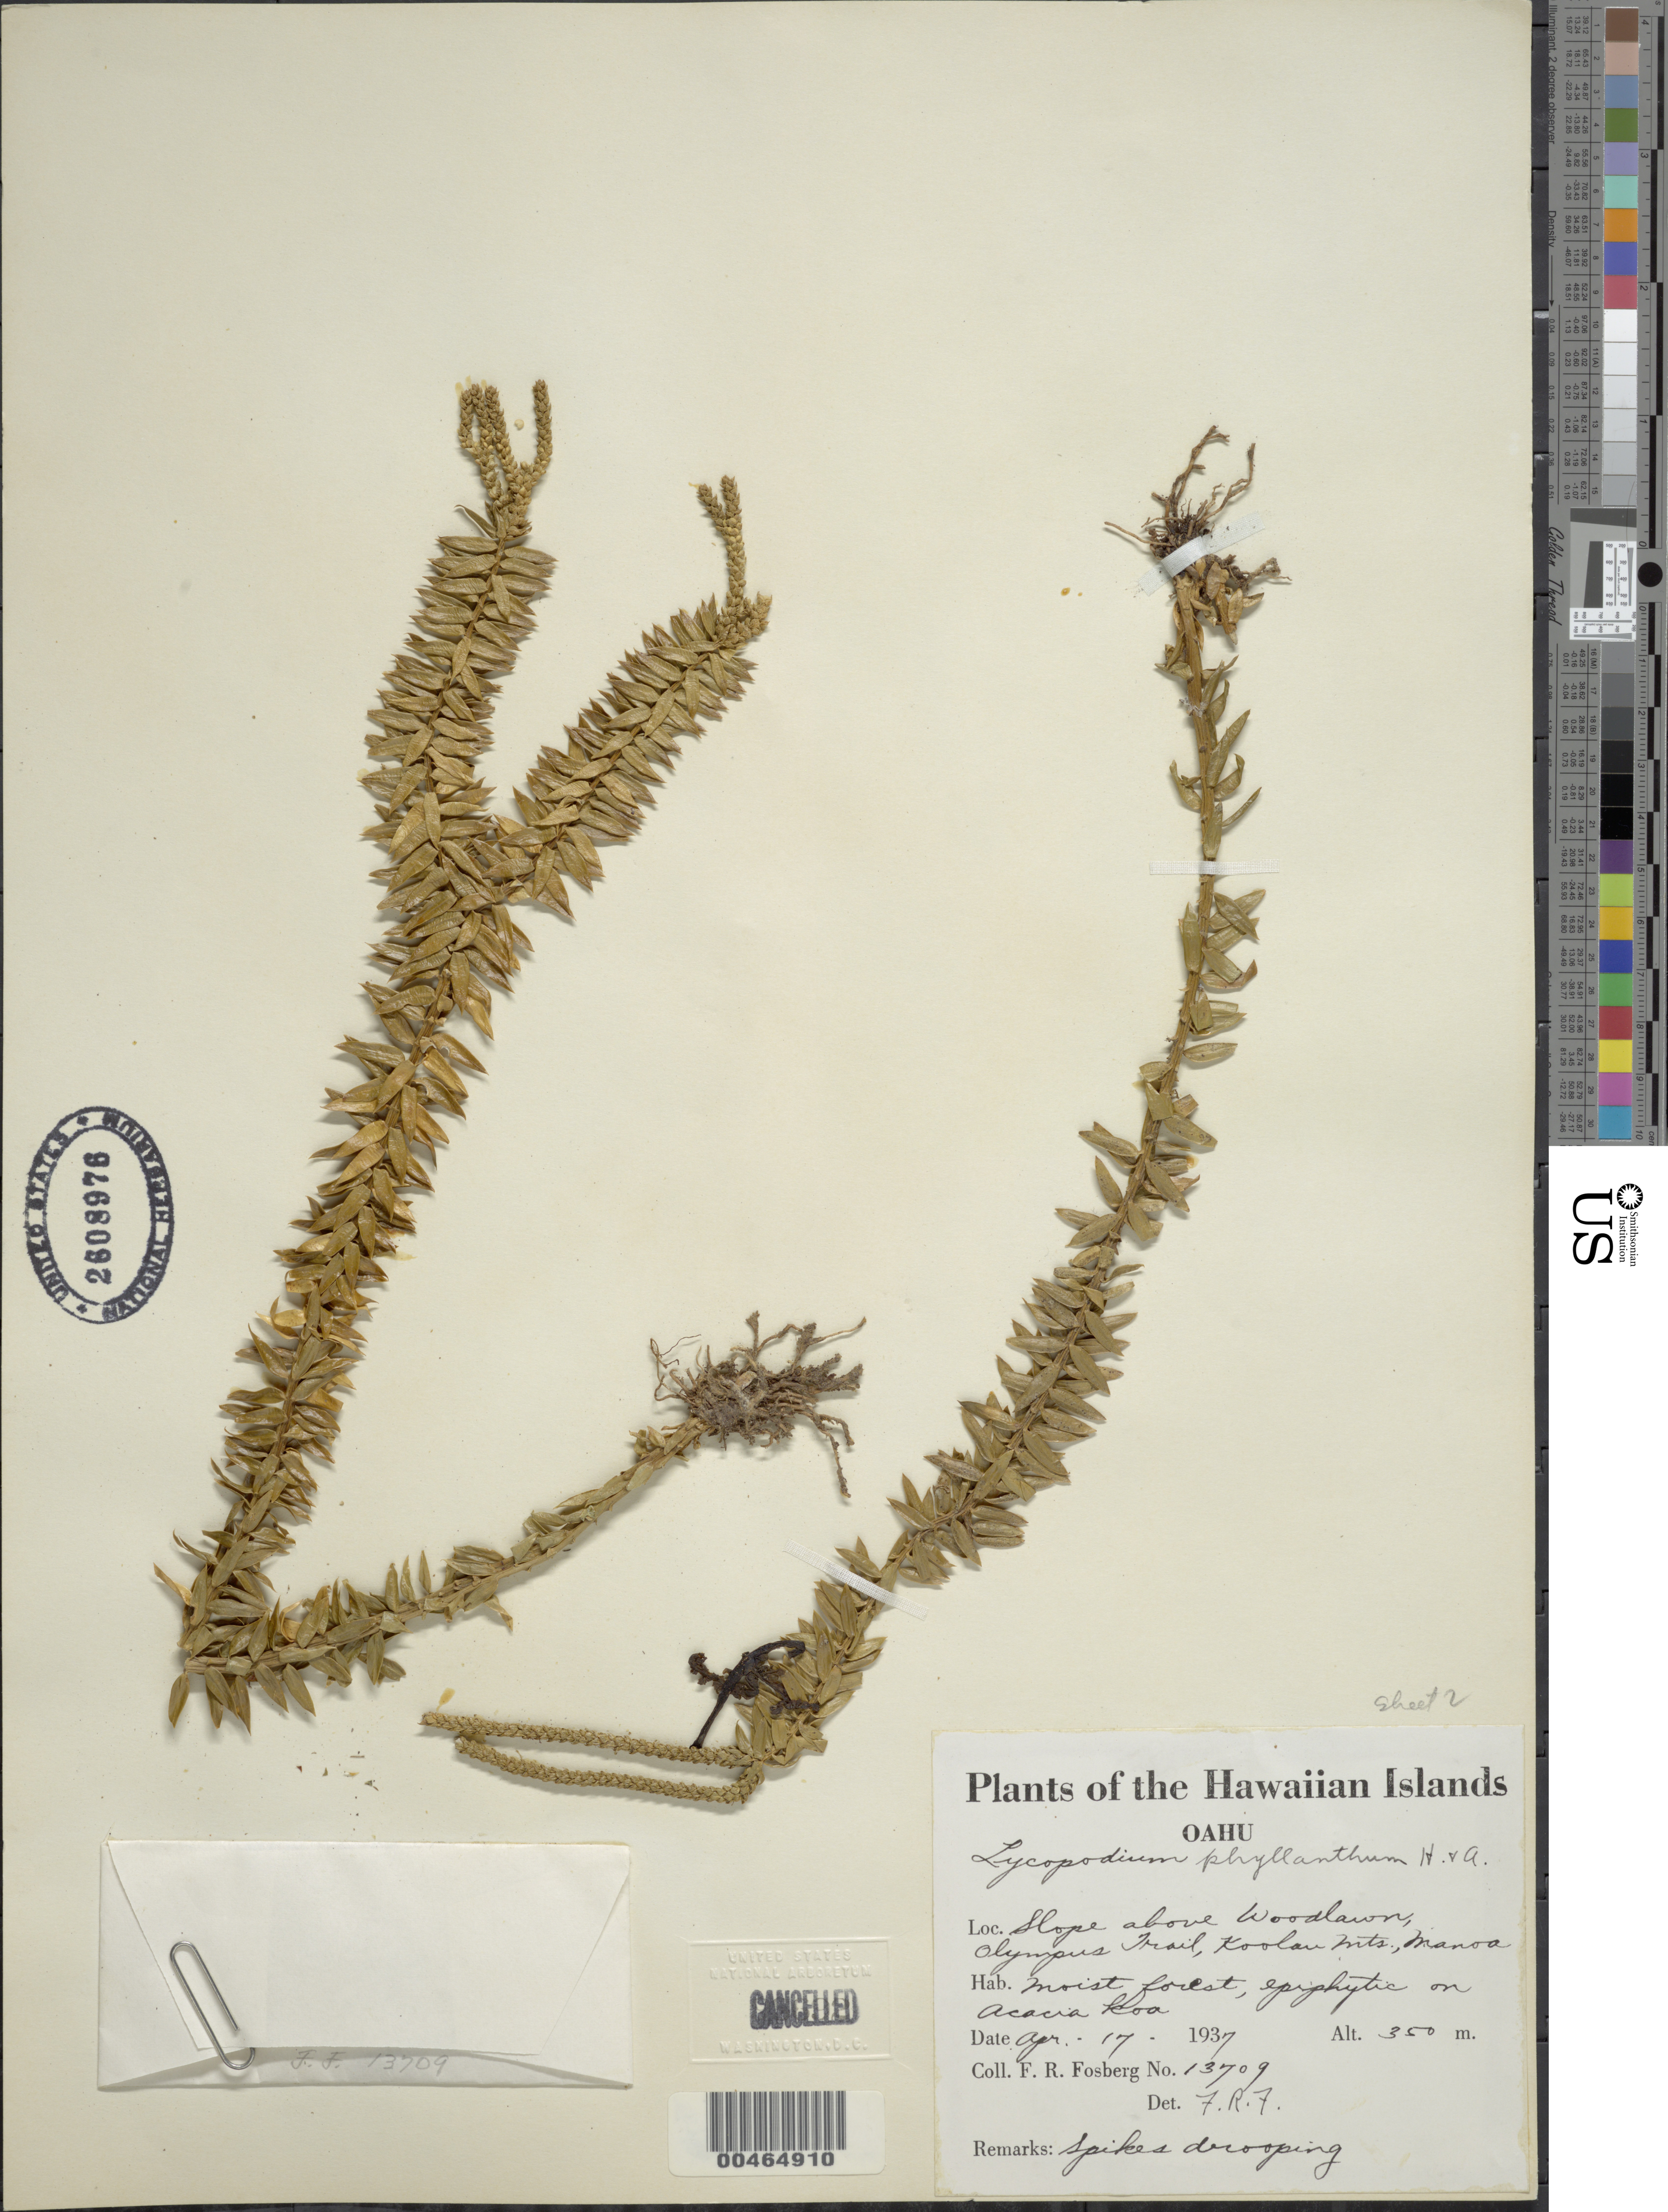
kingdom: Plantae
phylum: Tracheophyta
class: Lycopodiopsida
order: Lycopodiales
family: Lycopodiaceae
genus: Phlegmariurus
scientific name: Phlegmariurus phyllanthus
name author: (Hook. & Arn.) R.D. Dixit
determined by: Field, A. R.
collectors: F. R. Fosberg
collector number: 13709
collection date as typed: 17 Apr 1937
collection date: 1937-04-17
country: United States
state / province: Hawaii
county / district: Honolulu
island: Oahu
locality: Slope above Woodlawn, Olympus Trail, Koolau Mountains, Manoa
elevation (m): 350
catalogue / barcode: US 2608976